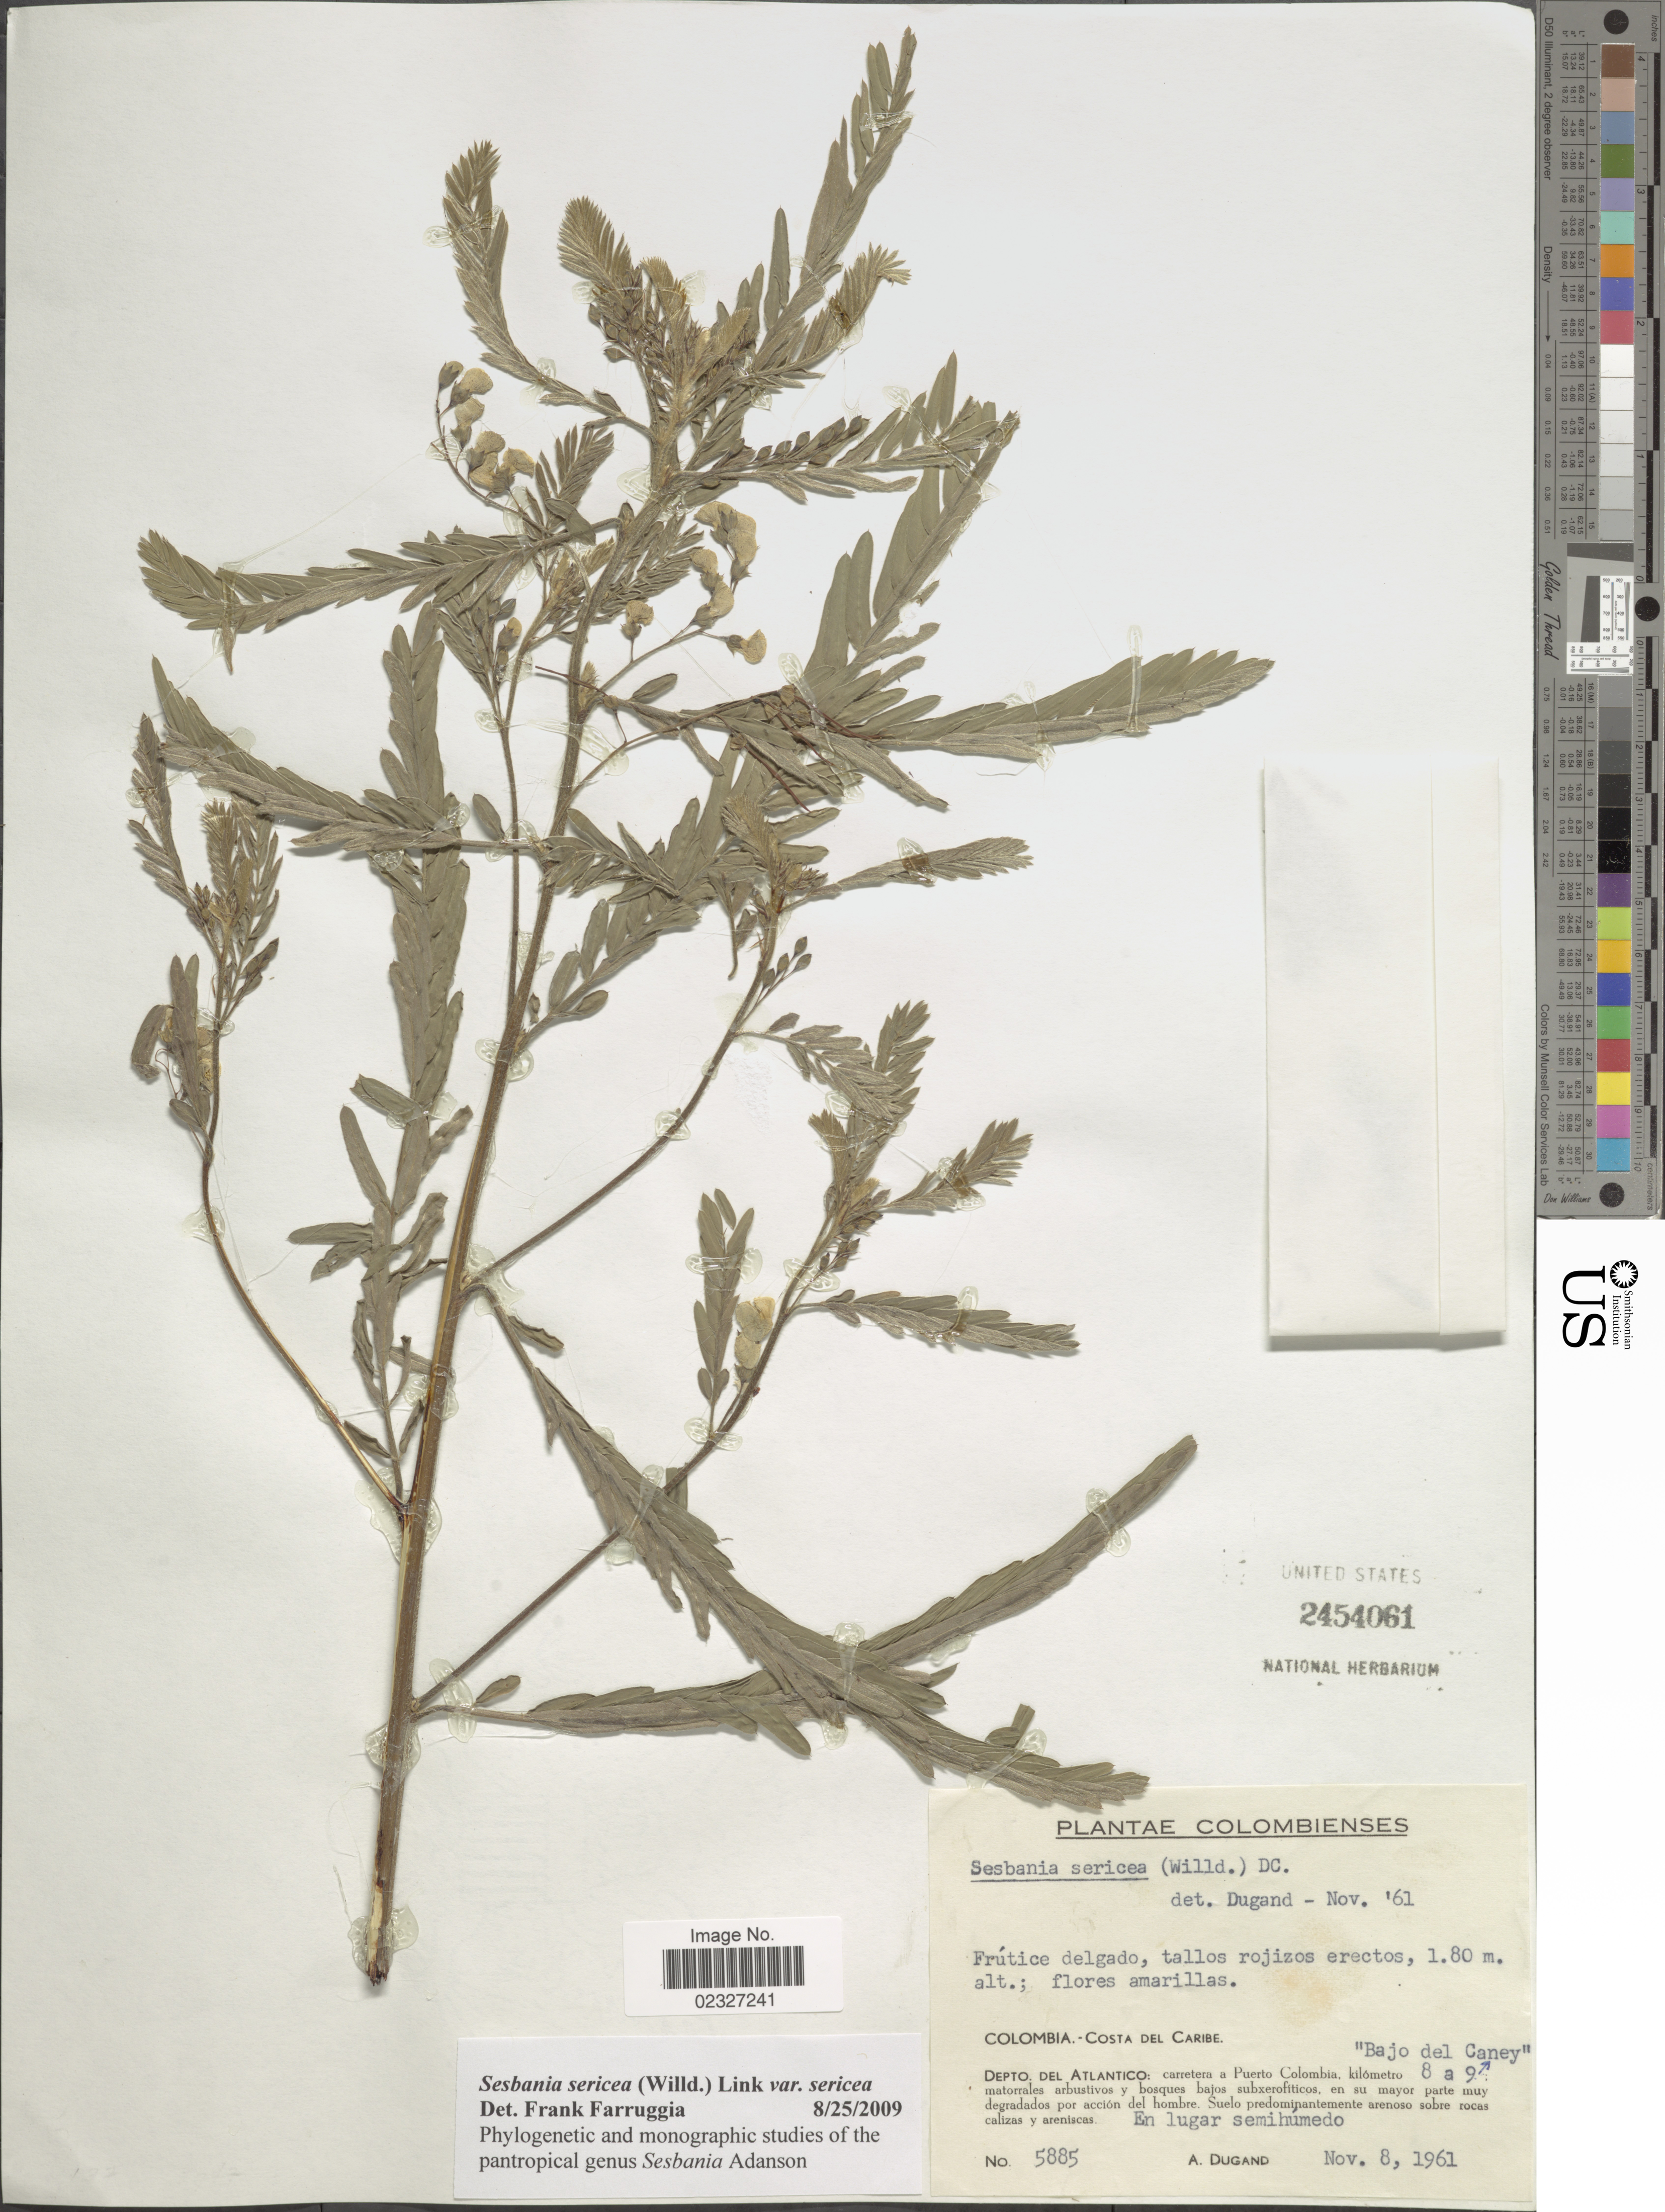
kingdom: Plantae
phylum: Tracheophyta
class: Magnoliopsida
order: Fabales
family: Fabaceae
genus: Sesbania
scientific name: Sesbania sericea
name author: (Willd.) Link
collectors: A. Dugand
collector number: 5885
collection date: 1961-11-08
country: Colombia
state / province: Atlántico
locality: Costa del Caribe, Depto del Atlantico: carretera a Puerto Colombia, kilómetro 8 a 9 ' Bajo del Caney', matorrales arbustivo y bosque bajos subxerofticos, en su mayor parte muy degradados por acción del hombre. Suelo predominantemente arenoso sobre rocas calizas y areniscas. En lugar semihumedo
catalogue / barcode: US 2454061